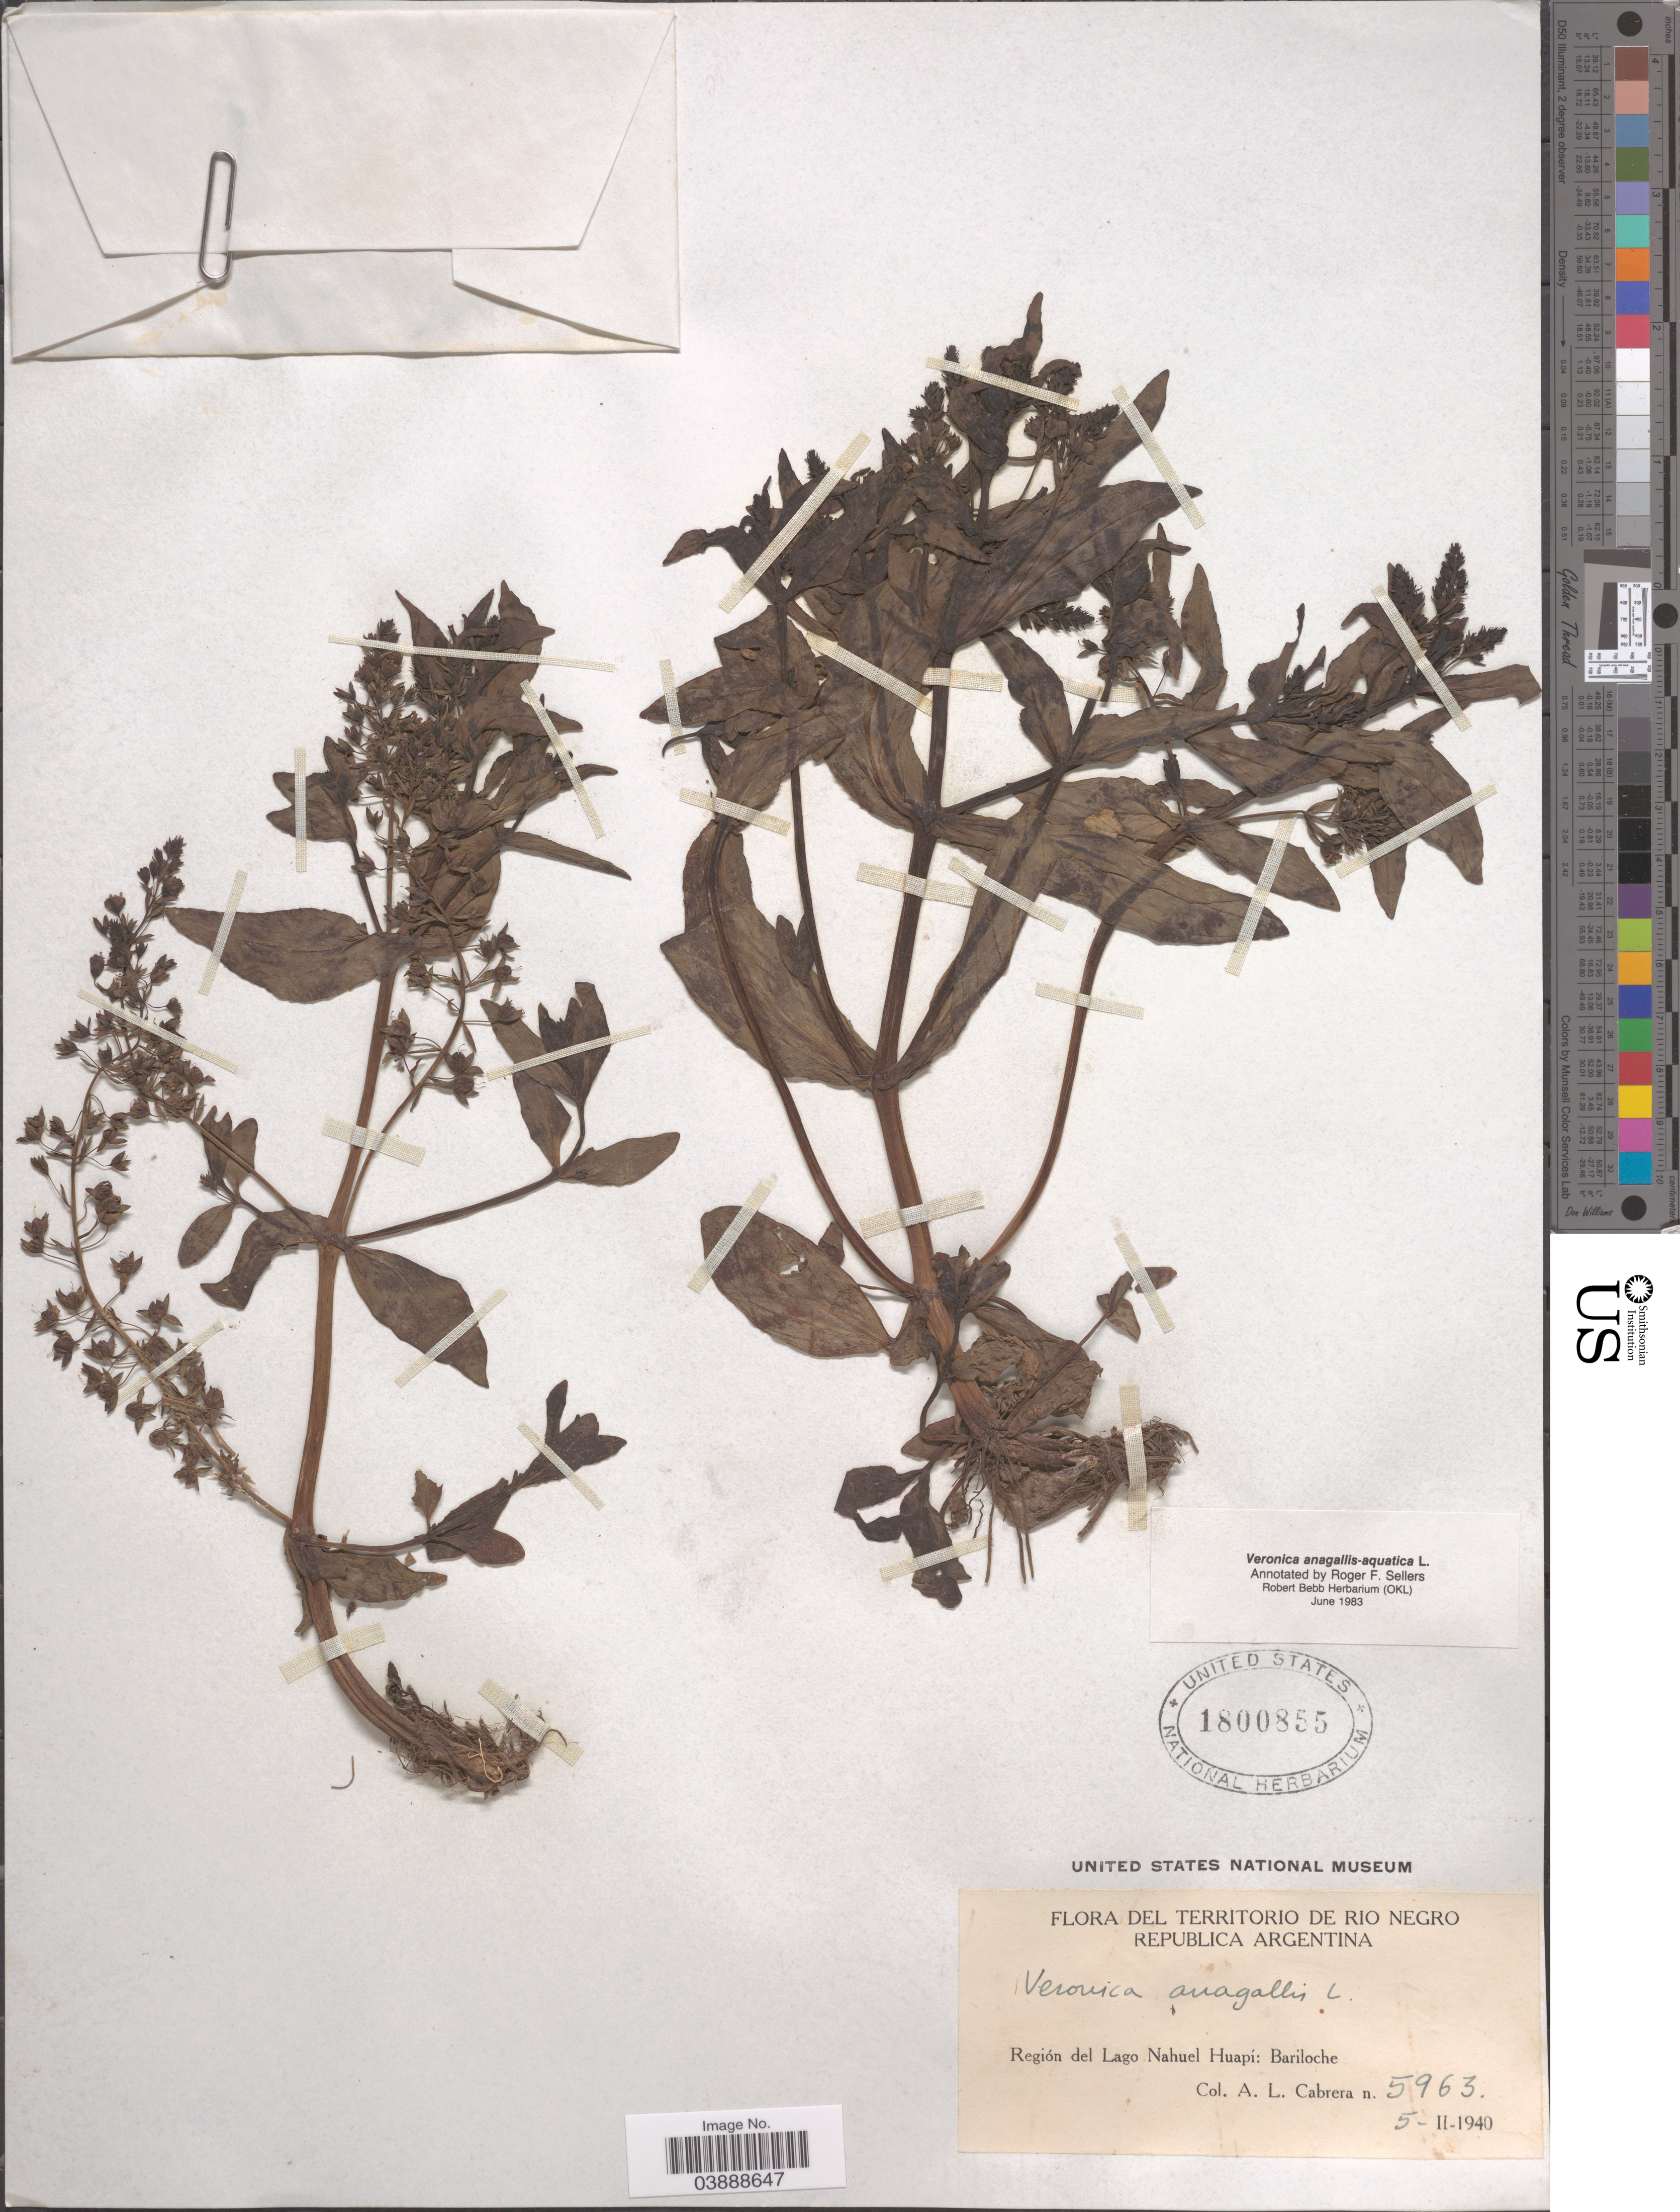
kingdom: Plantae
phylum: Tracheophyta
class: Magnoliopsida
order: Lamiales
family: Plantaginaceae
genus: Veronica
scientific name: Veronica anagallis-aquatica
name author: L.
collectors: A. L. Cabrera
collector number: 5963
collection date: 1940-05-11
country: Argentina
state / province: Rio Negro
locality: Región del Lago Nahuel Huapí: Bariloche.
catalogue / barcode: US 1800855